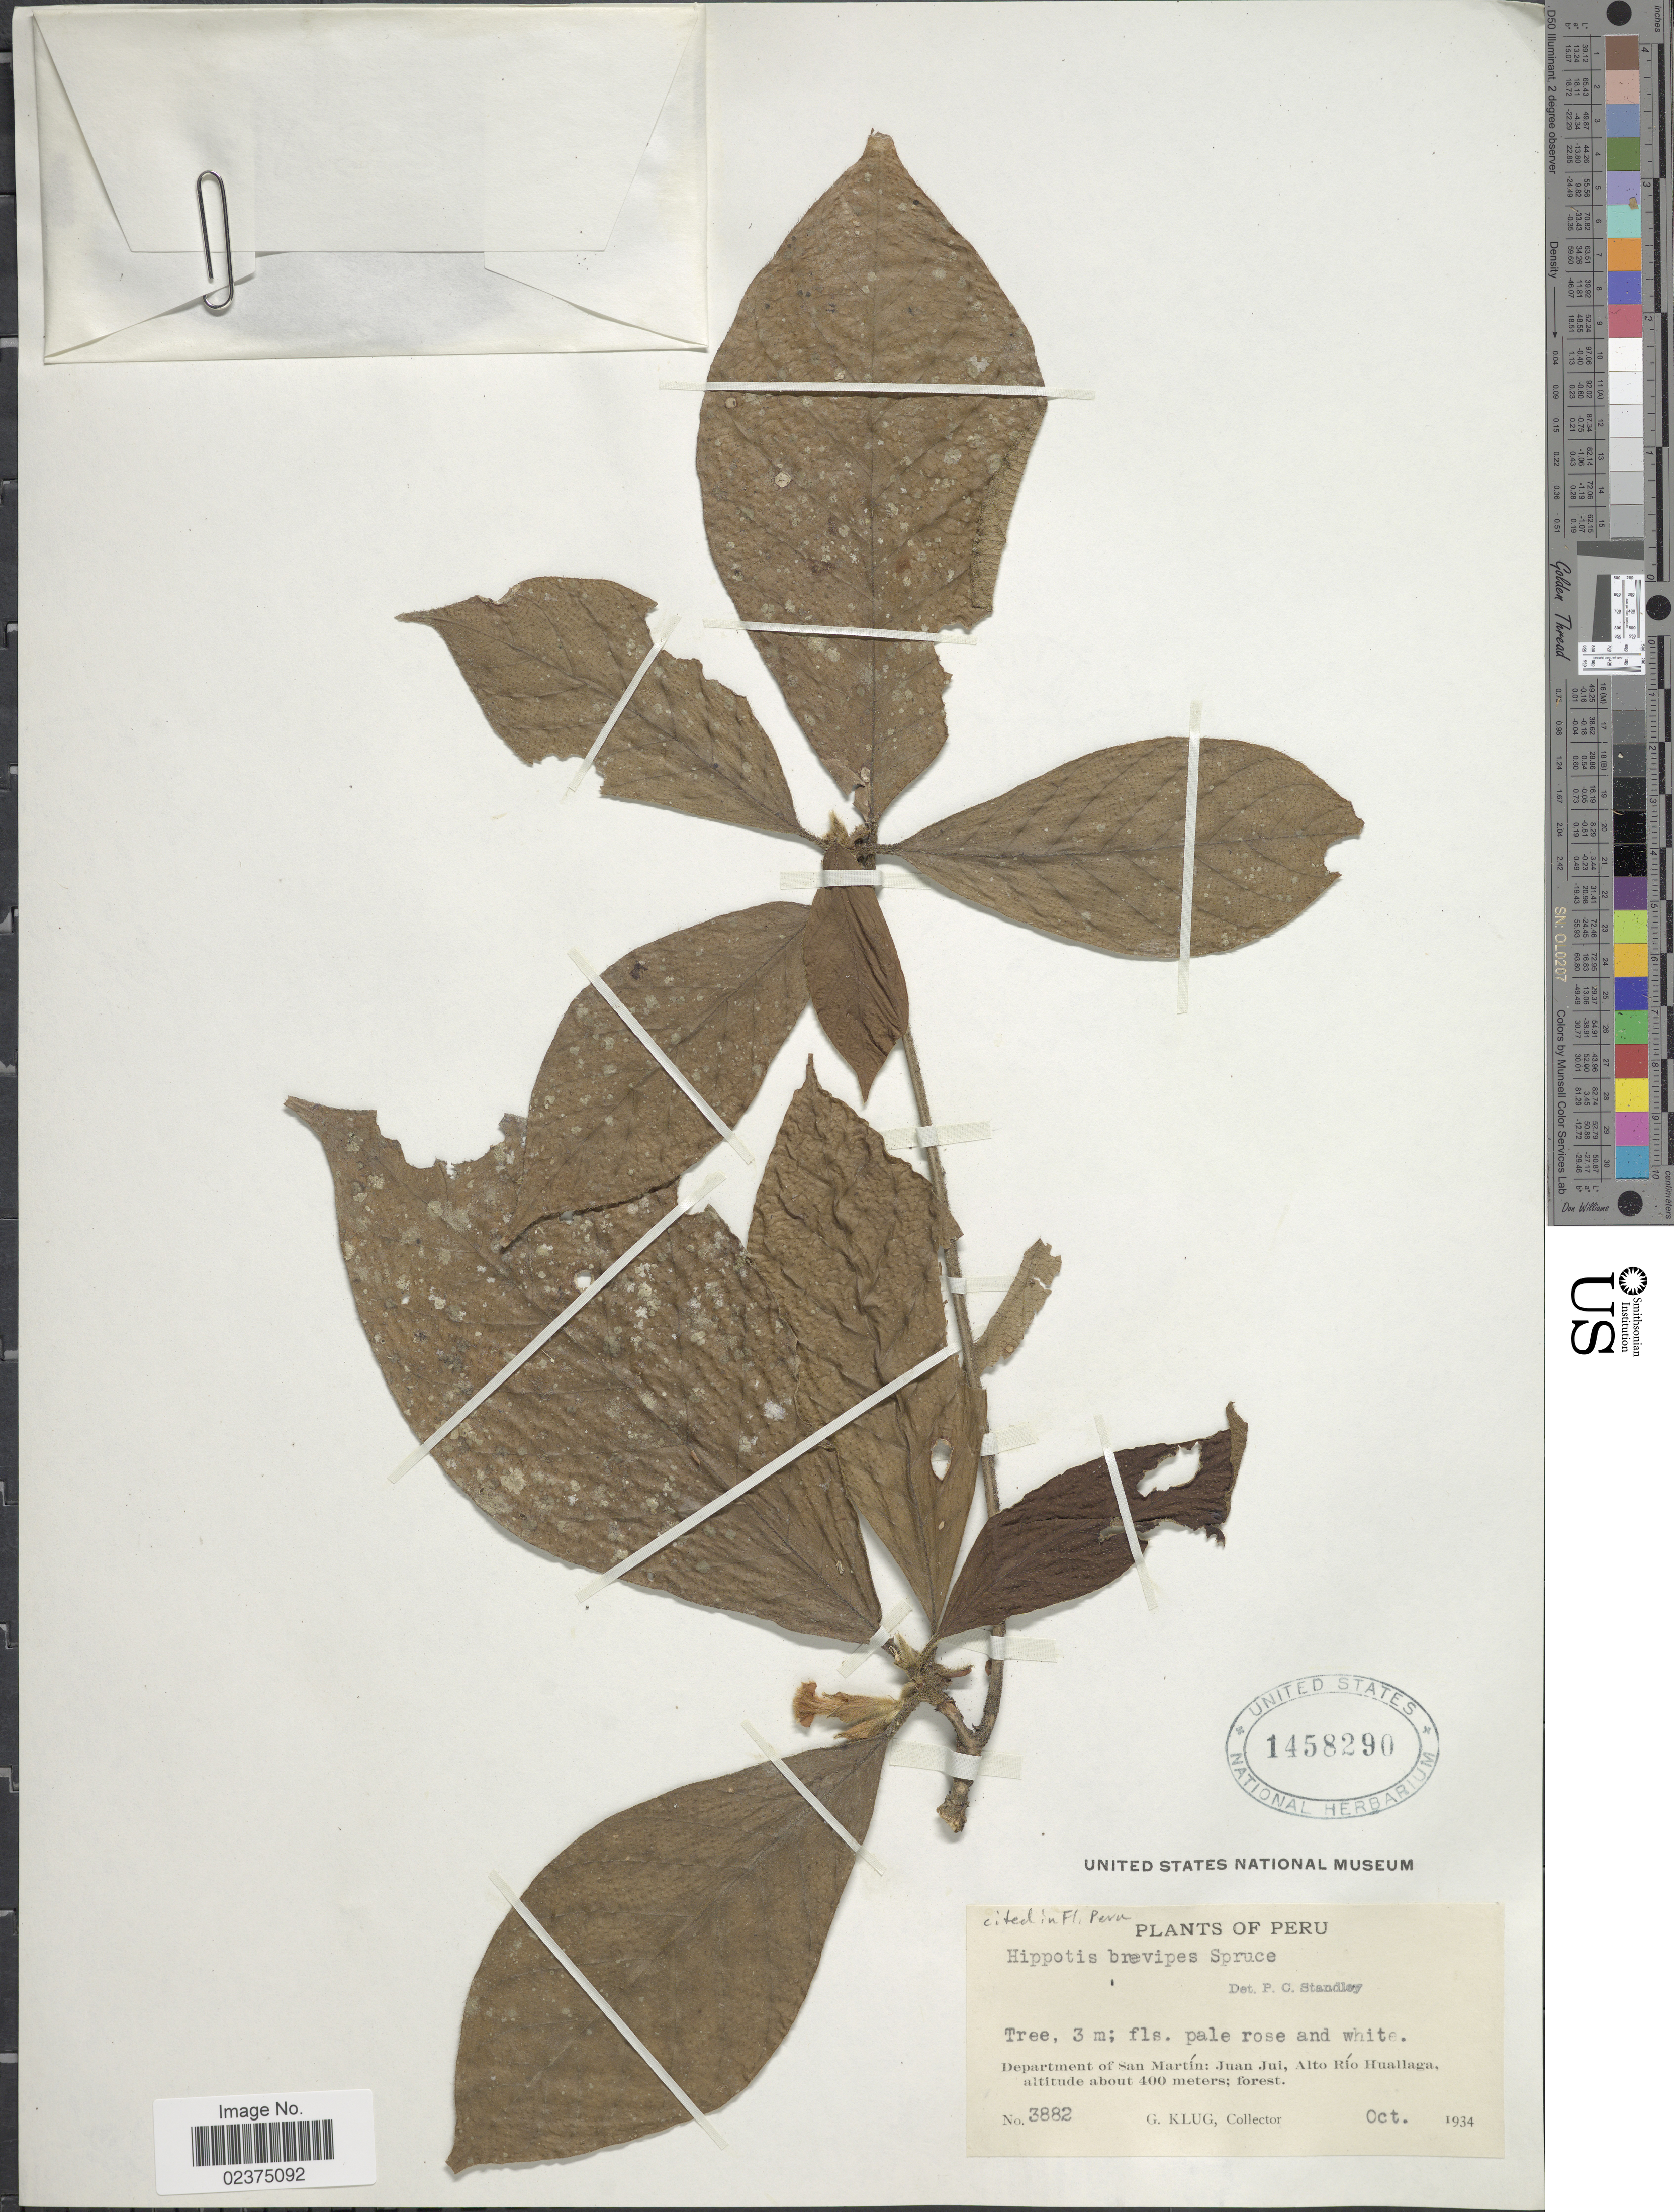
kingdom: Plantae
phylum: Tracheophyta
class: Magnoliopsida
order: Gentianales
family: Rubiaceae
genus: Hippotis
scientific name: Hippotis brevipes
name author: Spruce ex K. Schum.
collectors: G. Klug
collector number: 3882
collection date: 1934-10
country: Peru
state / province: San Martín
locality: Juan Jui, Alto Rio Huallaga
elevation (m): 400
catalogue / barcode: US 1458290